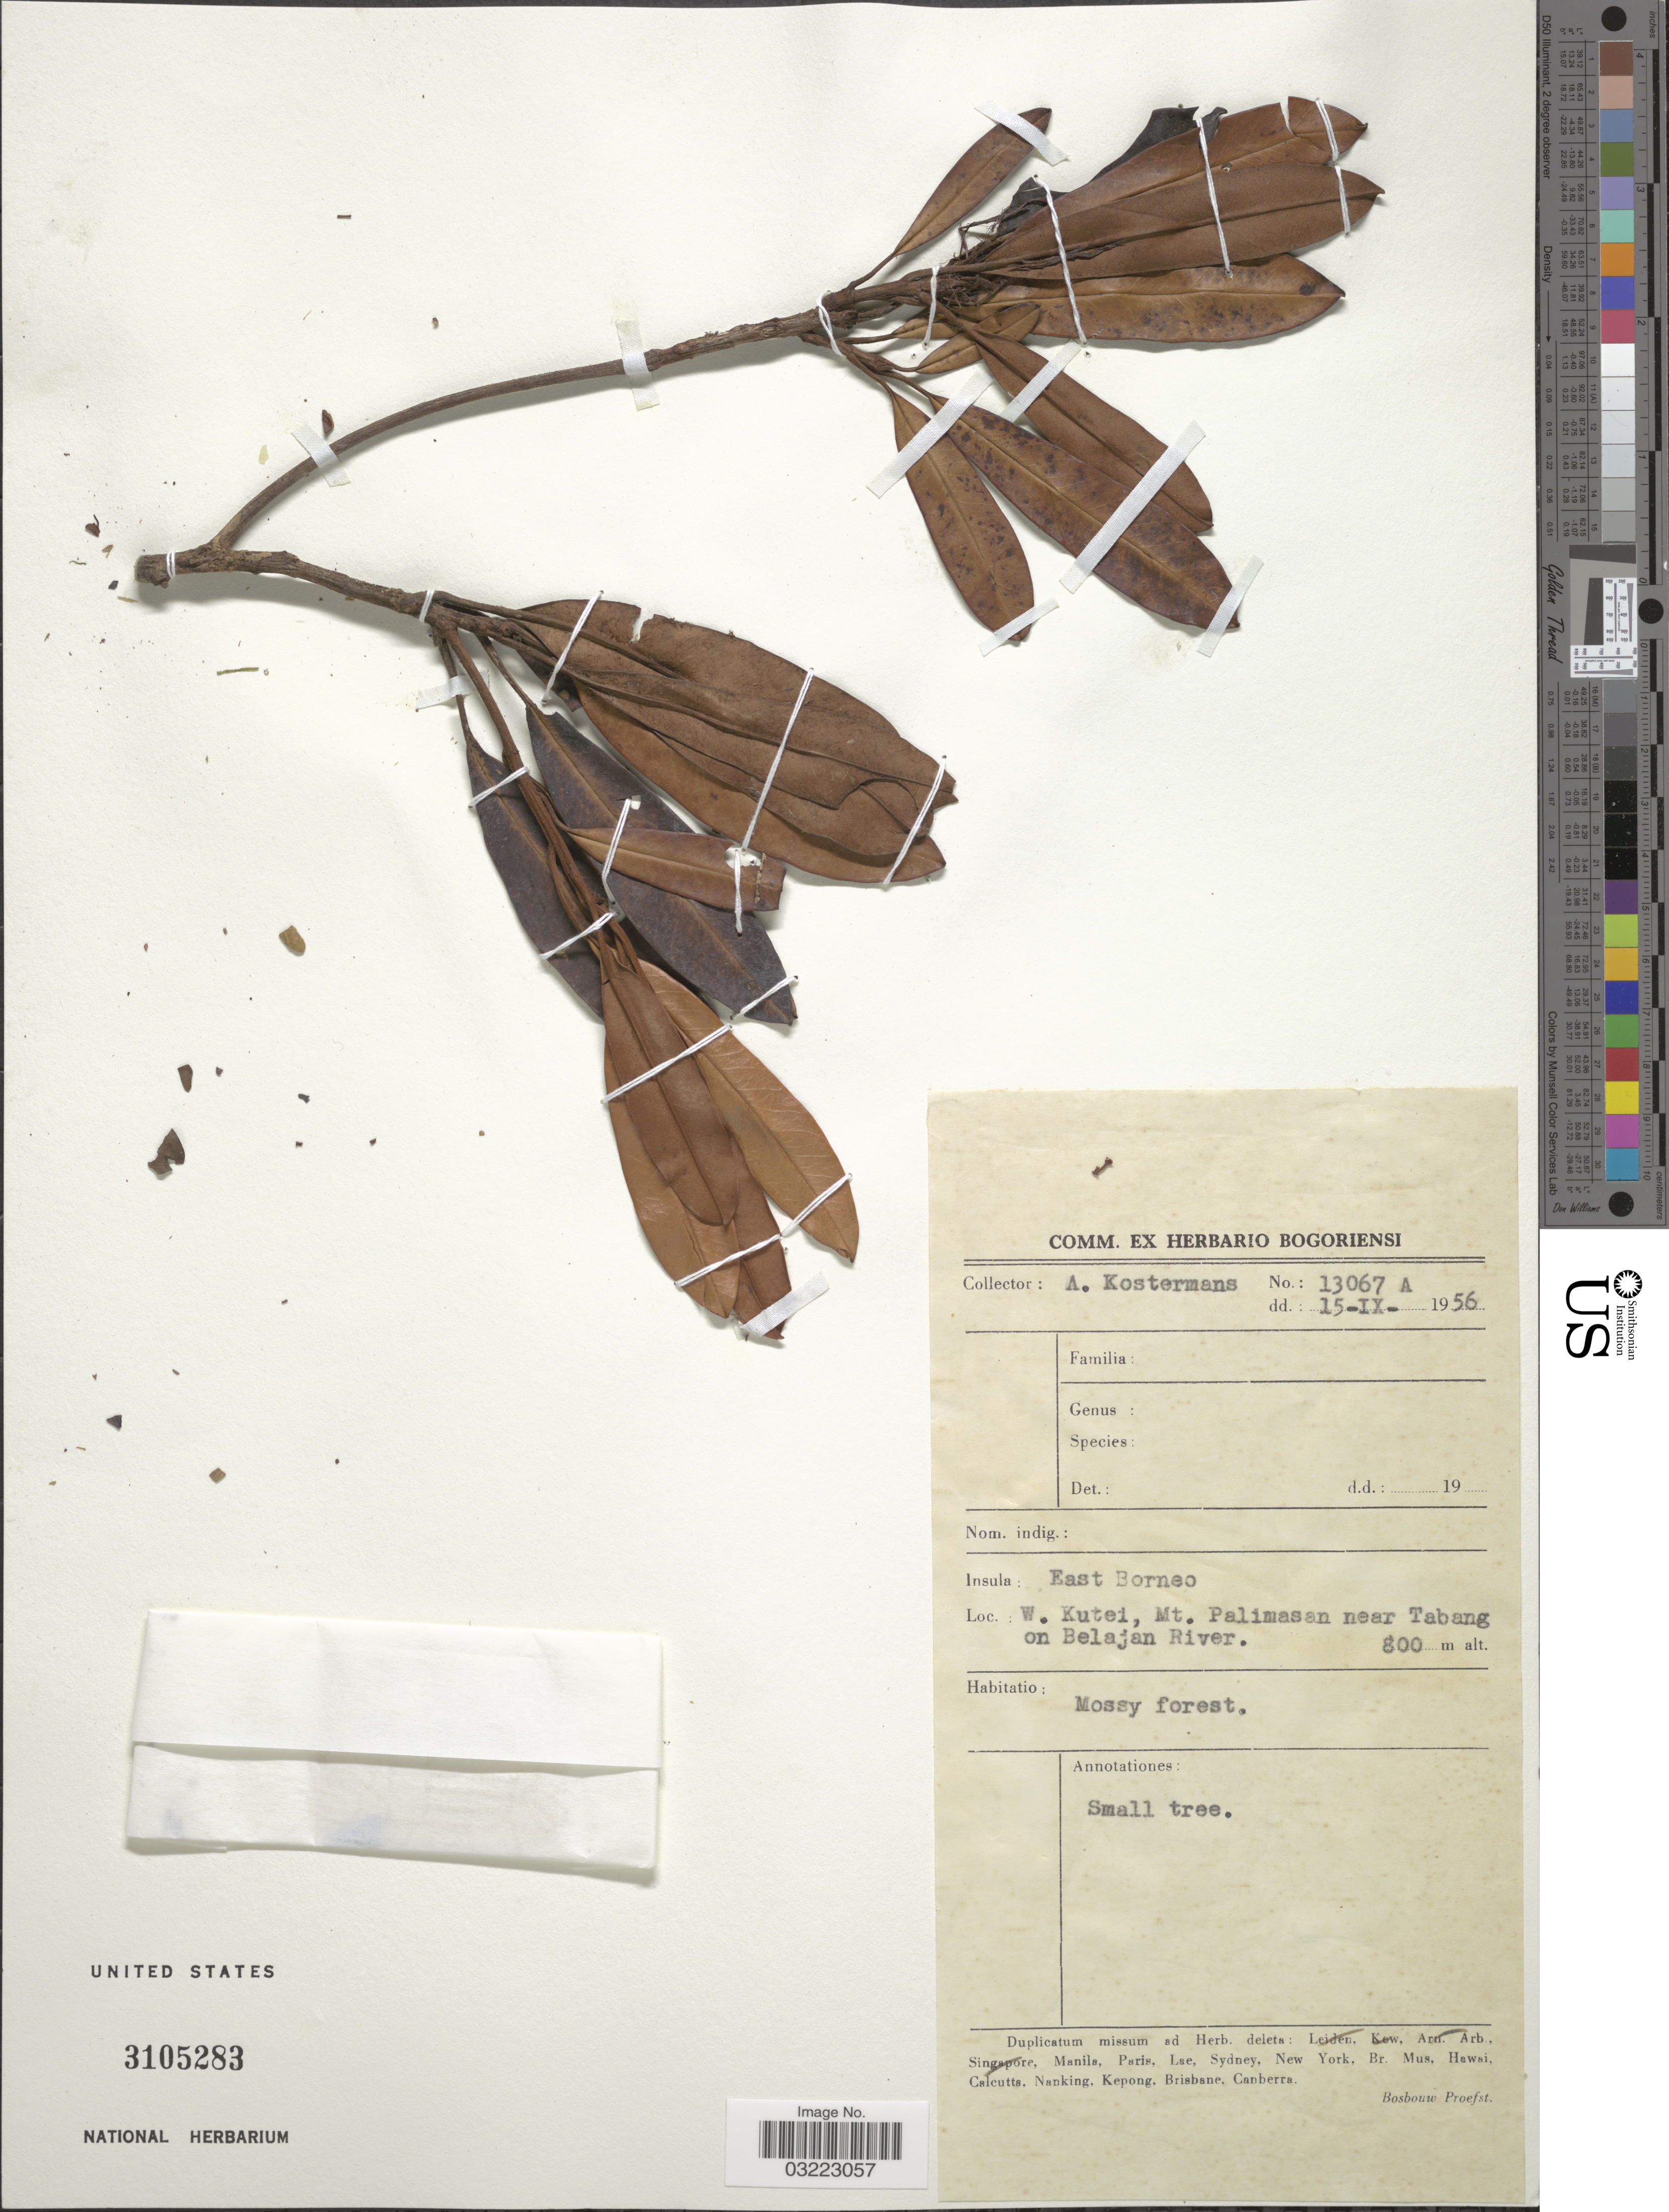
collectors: A. J. G. Kostermans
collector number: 13067A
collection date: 1956-09-15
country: Indonesia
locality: Insula: East Borneo. W. Kutei, Mt. Palimasan near Tabang on Belajan River.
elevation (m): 800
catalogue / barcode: US 3105283